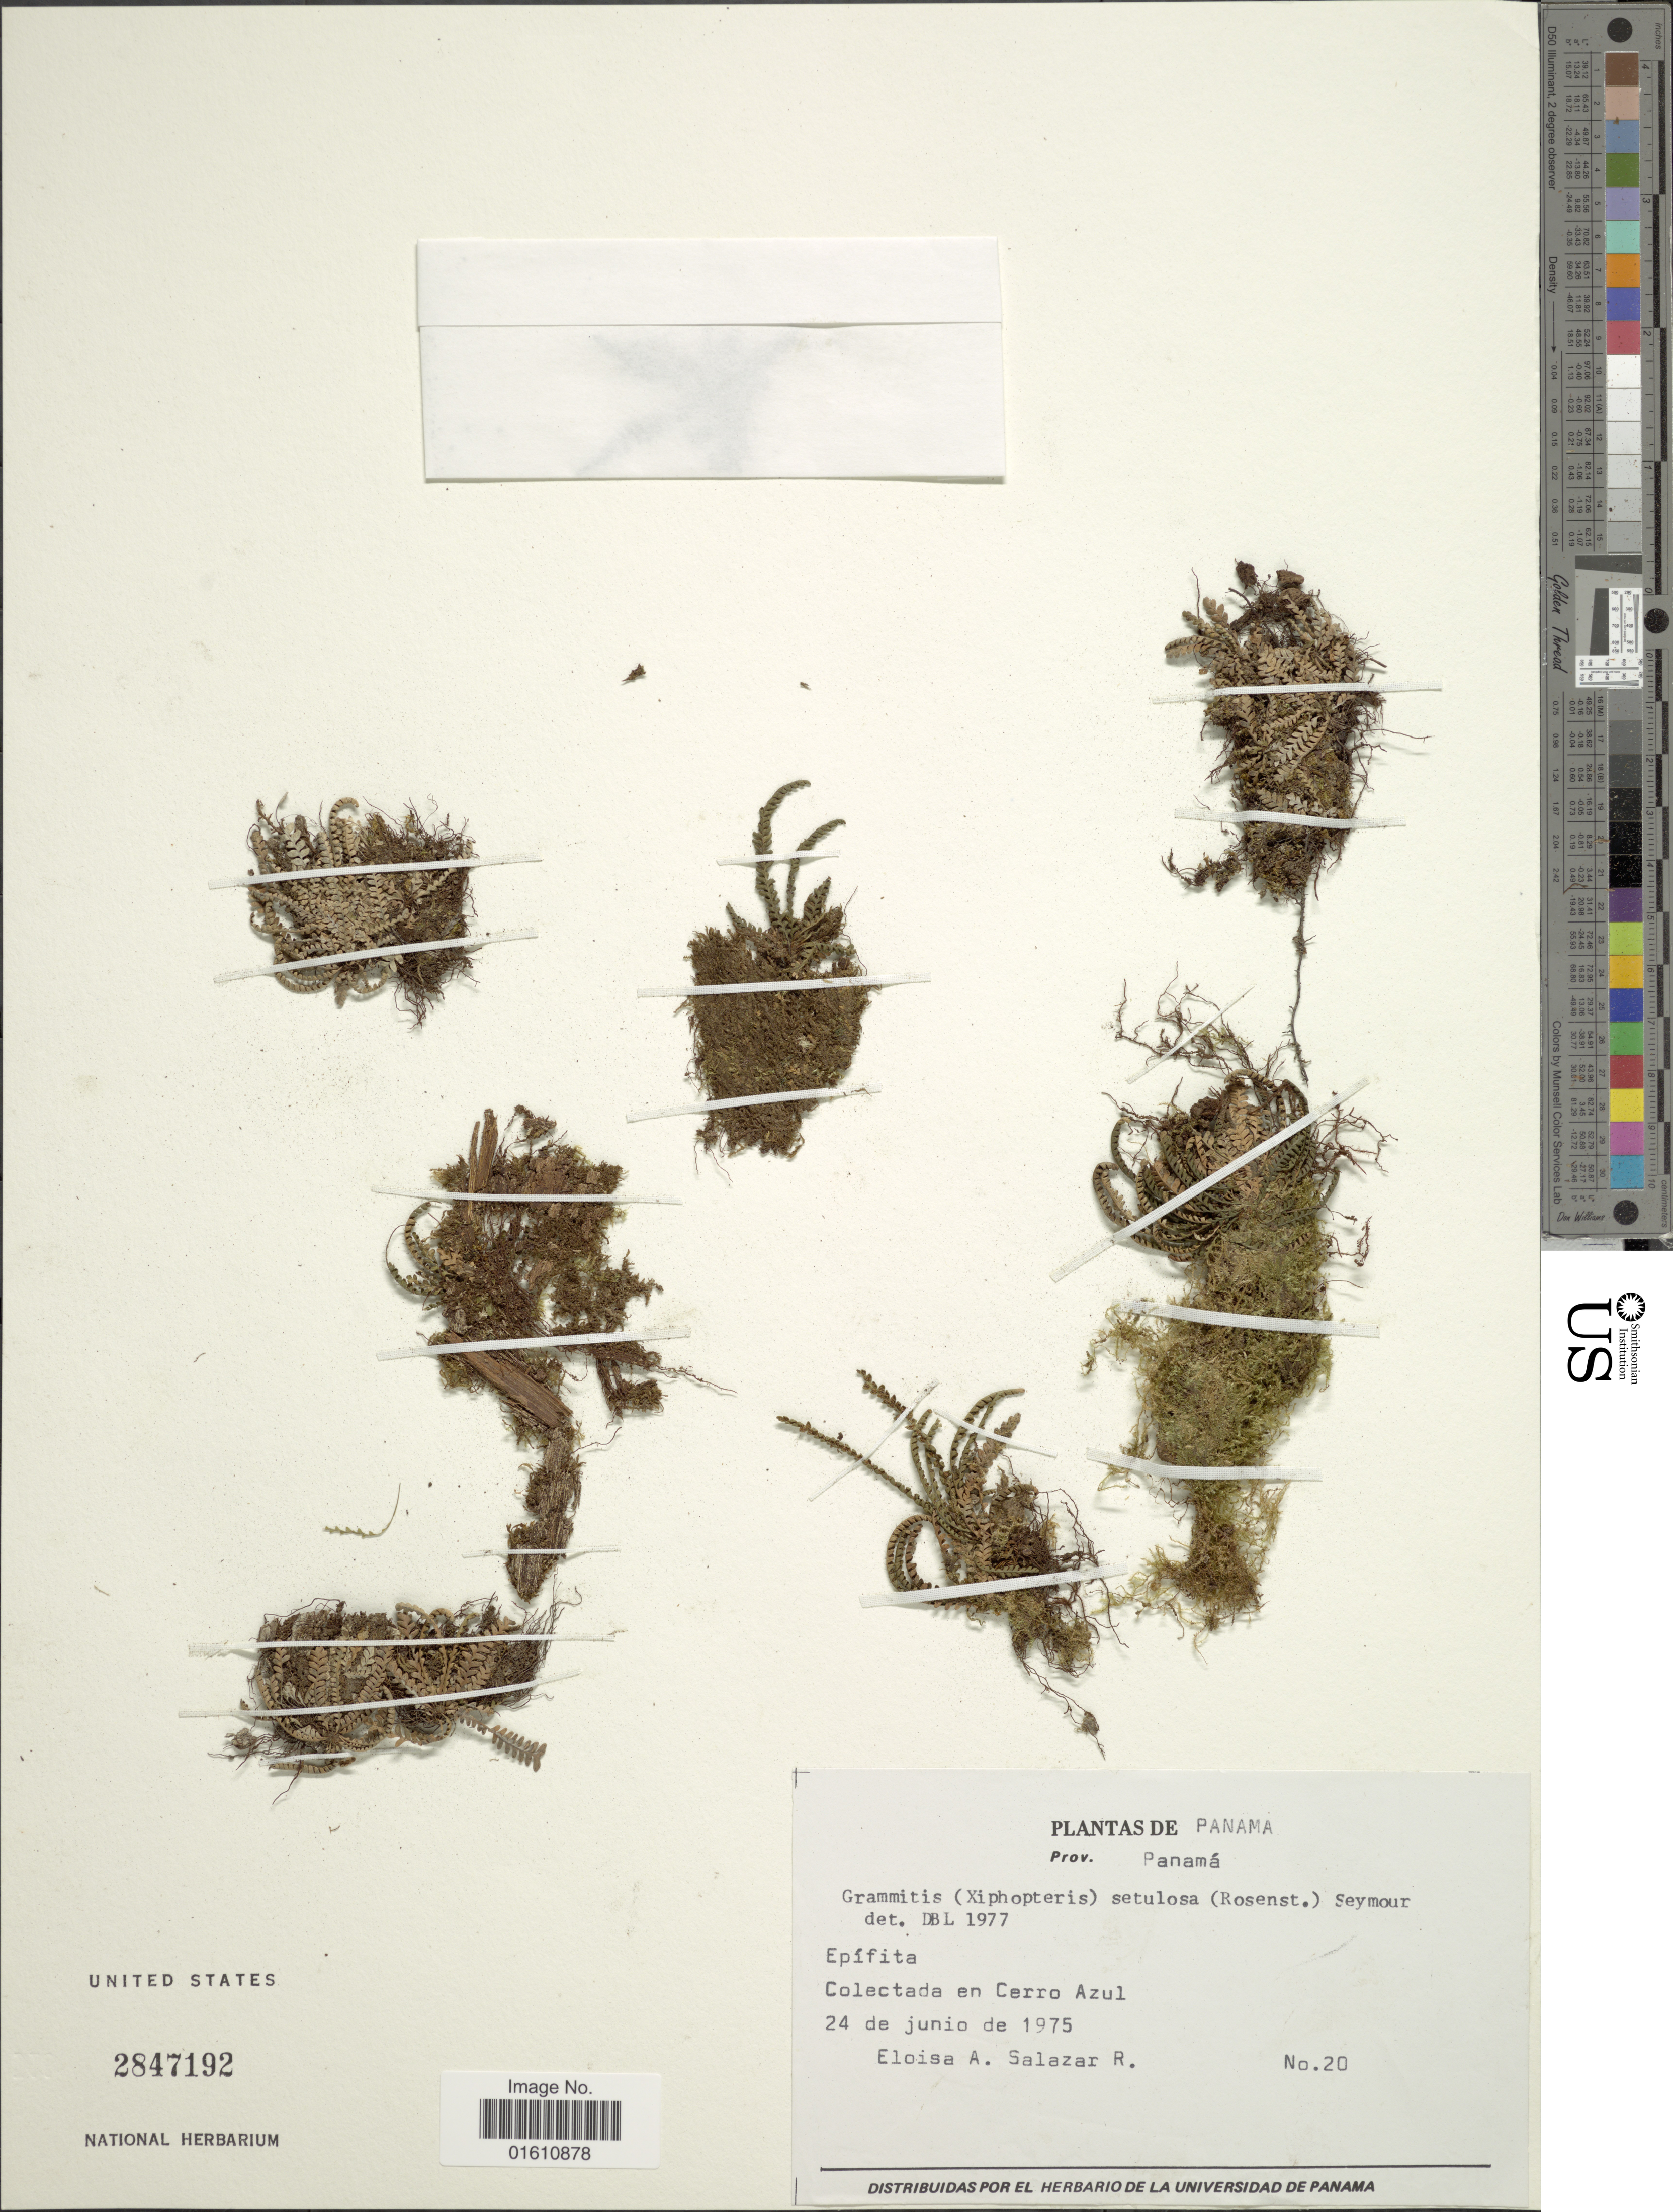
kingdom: Plantae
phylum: Tracheophyta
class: Polypodiopsida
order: Polypodiales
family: Polypodiaceae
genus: Moranopteris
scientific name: Moranopteris setulosa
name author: (Rosenst.)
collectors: A. Eloisa & R. Salazar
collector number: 20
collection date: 1975-06-24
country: Panama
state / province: Panamá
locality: Prov. Panama, Colectada en Cerro Azul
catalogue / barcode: US 2847192